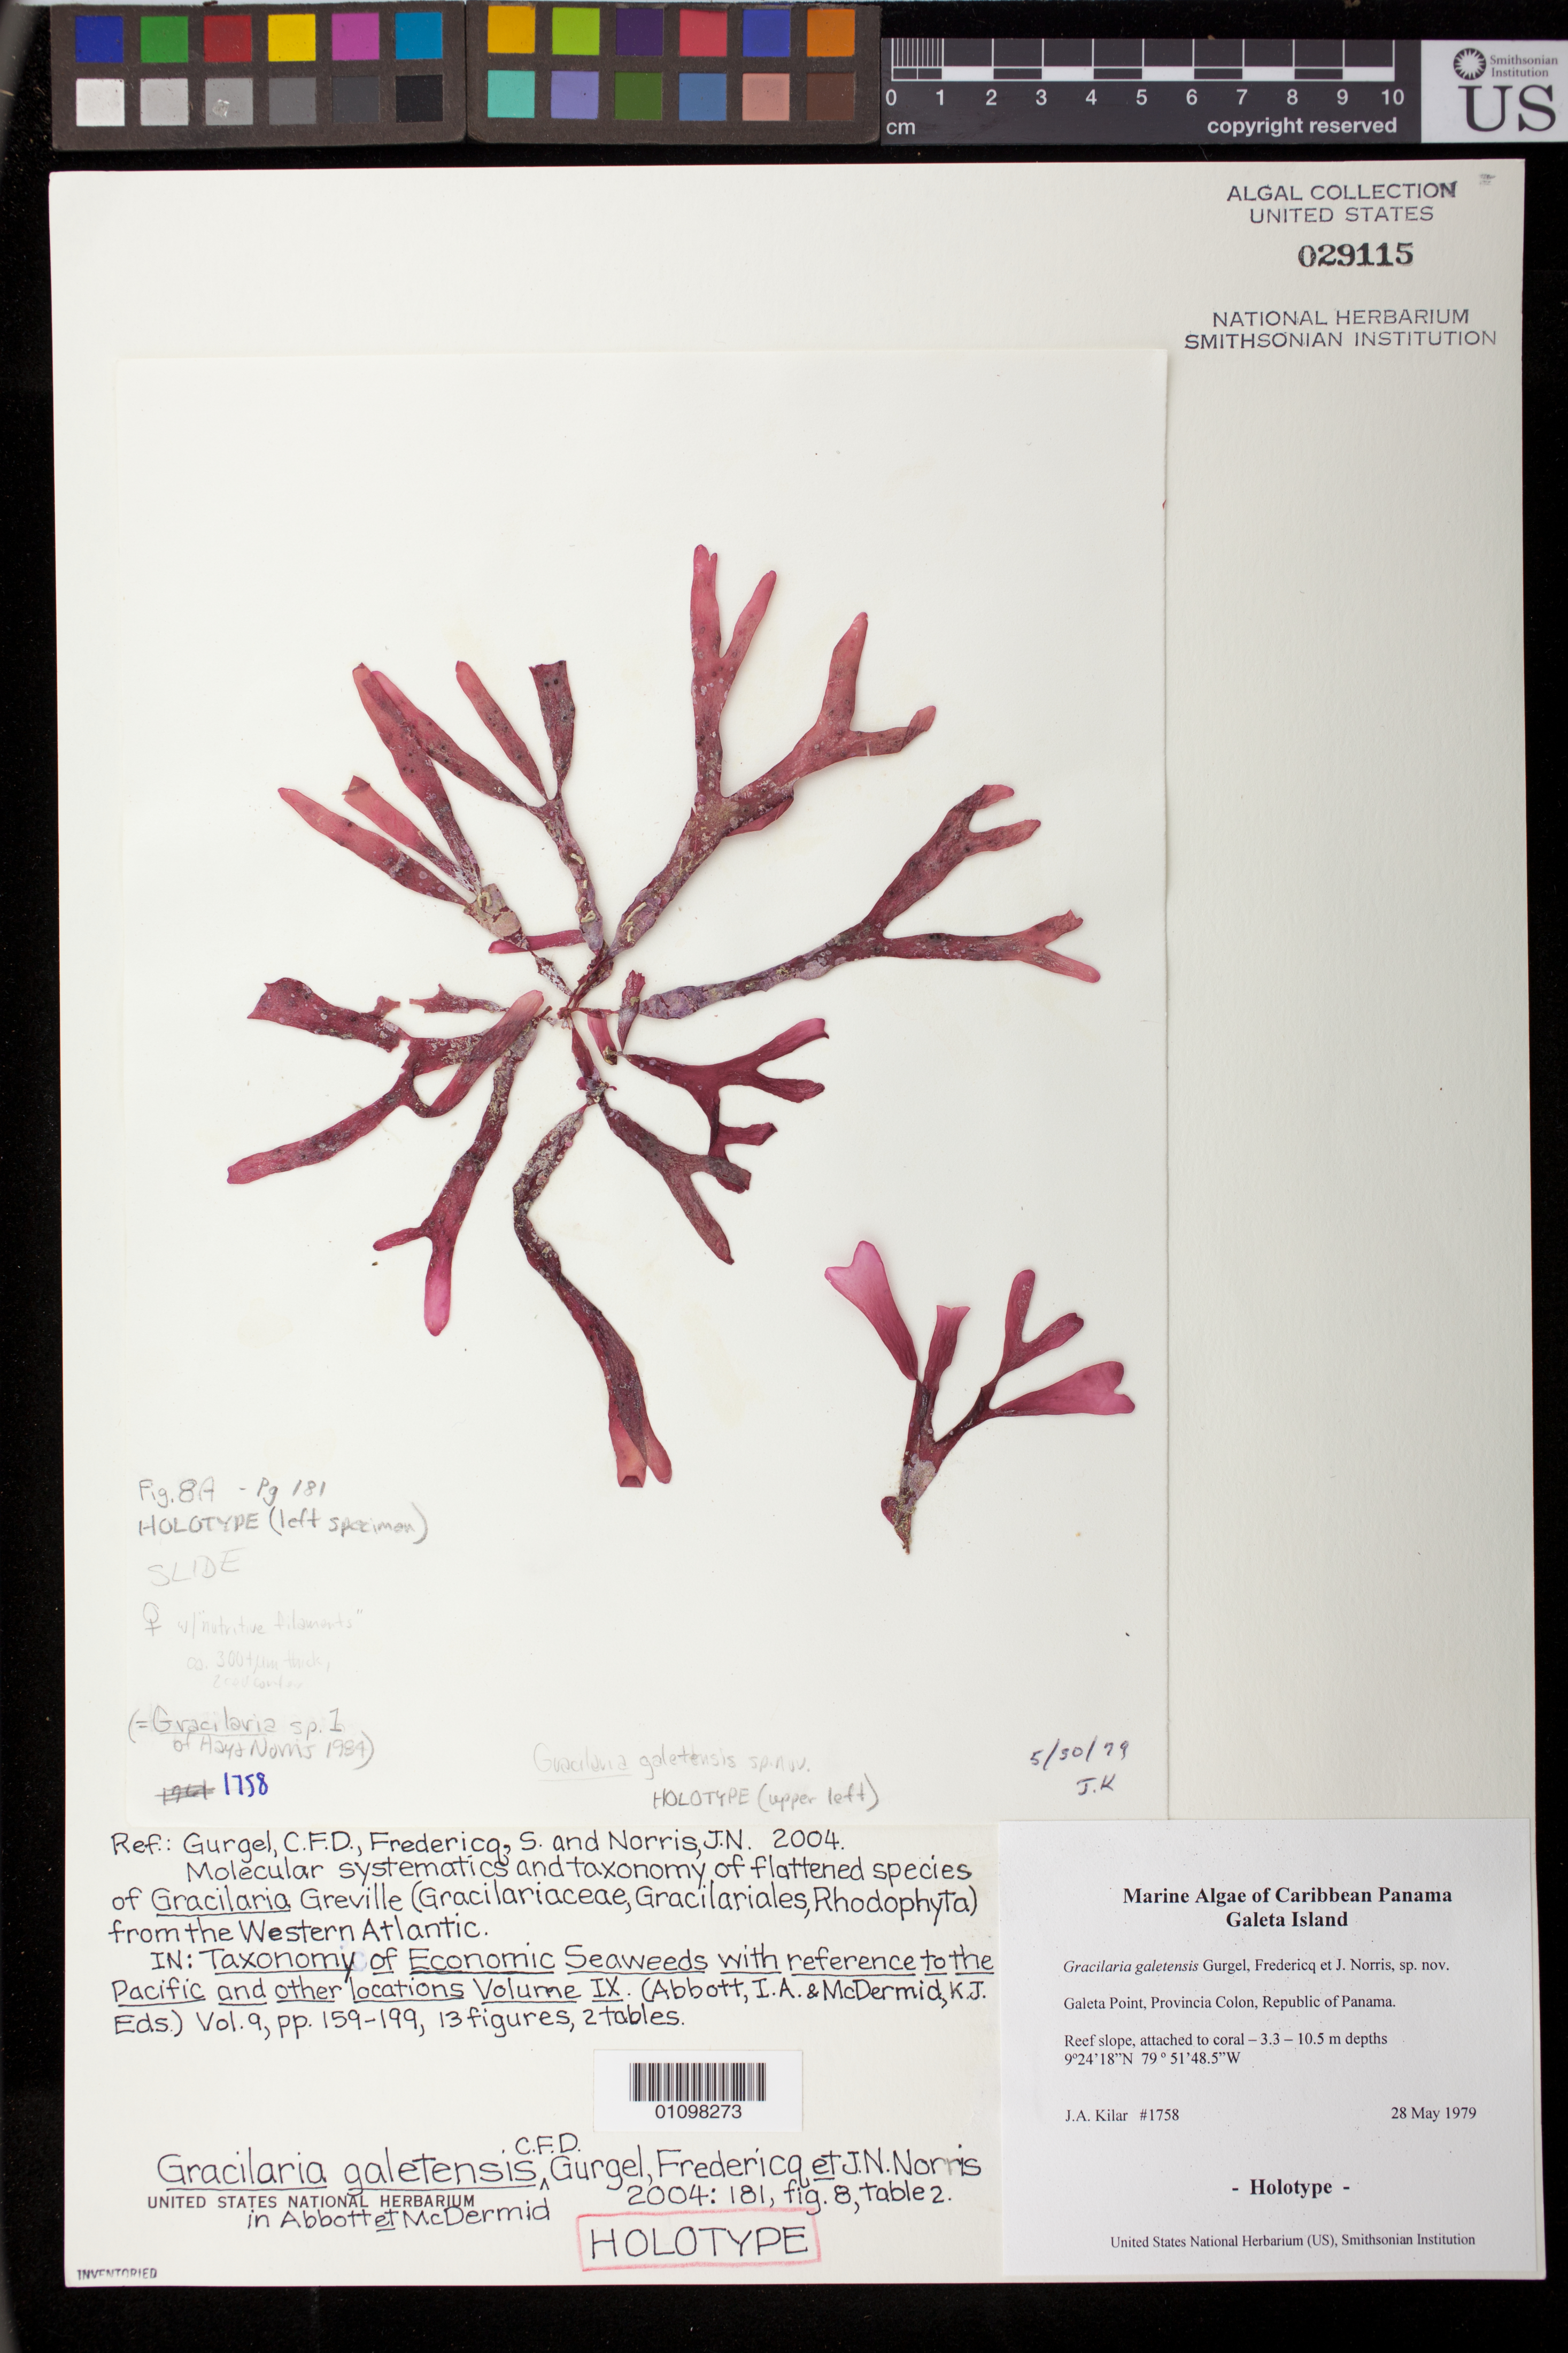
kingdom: Plantae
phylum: Rhodophyta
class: Florideophyceae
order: Gracilariales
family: Gracilariaceae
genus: Gracilaria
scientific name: Gracilaria galetensis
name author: Gurgel et al. in I.A. Abbott & McDermid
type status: Holotype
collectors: J. A. Kilar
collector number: JAK-1758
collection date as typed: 28 May 1979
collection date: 1979-05-28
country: Panama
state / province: Colón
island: Galeta Island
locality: Galeta Point.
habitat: Reef slope, attached to coral - 3.3-10.5 m depths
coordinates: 9 24' 18" N, 79 51' 48.5" W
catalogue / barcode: US 29115